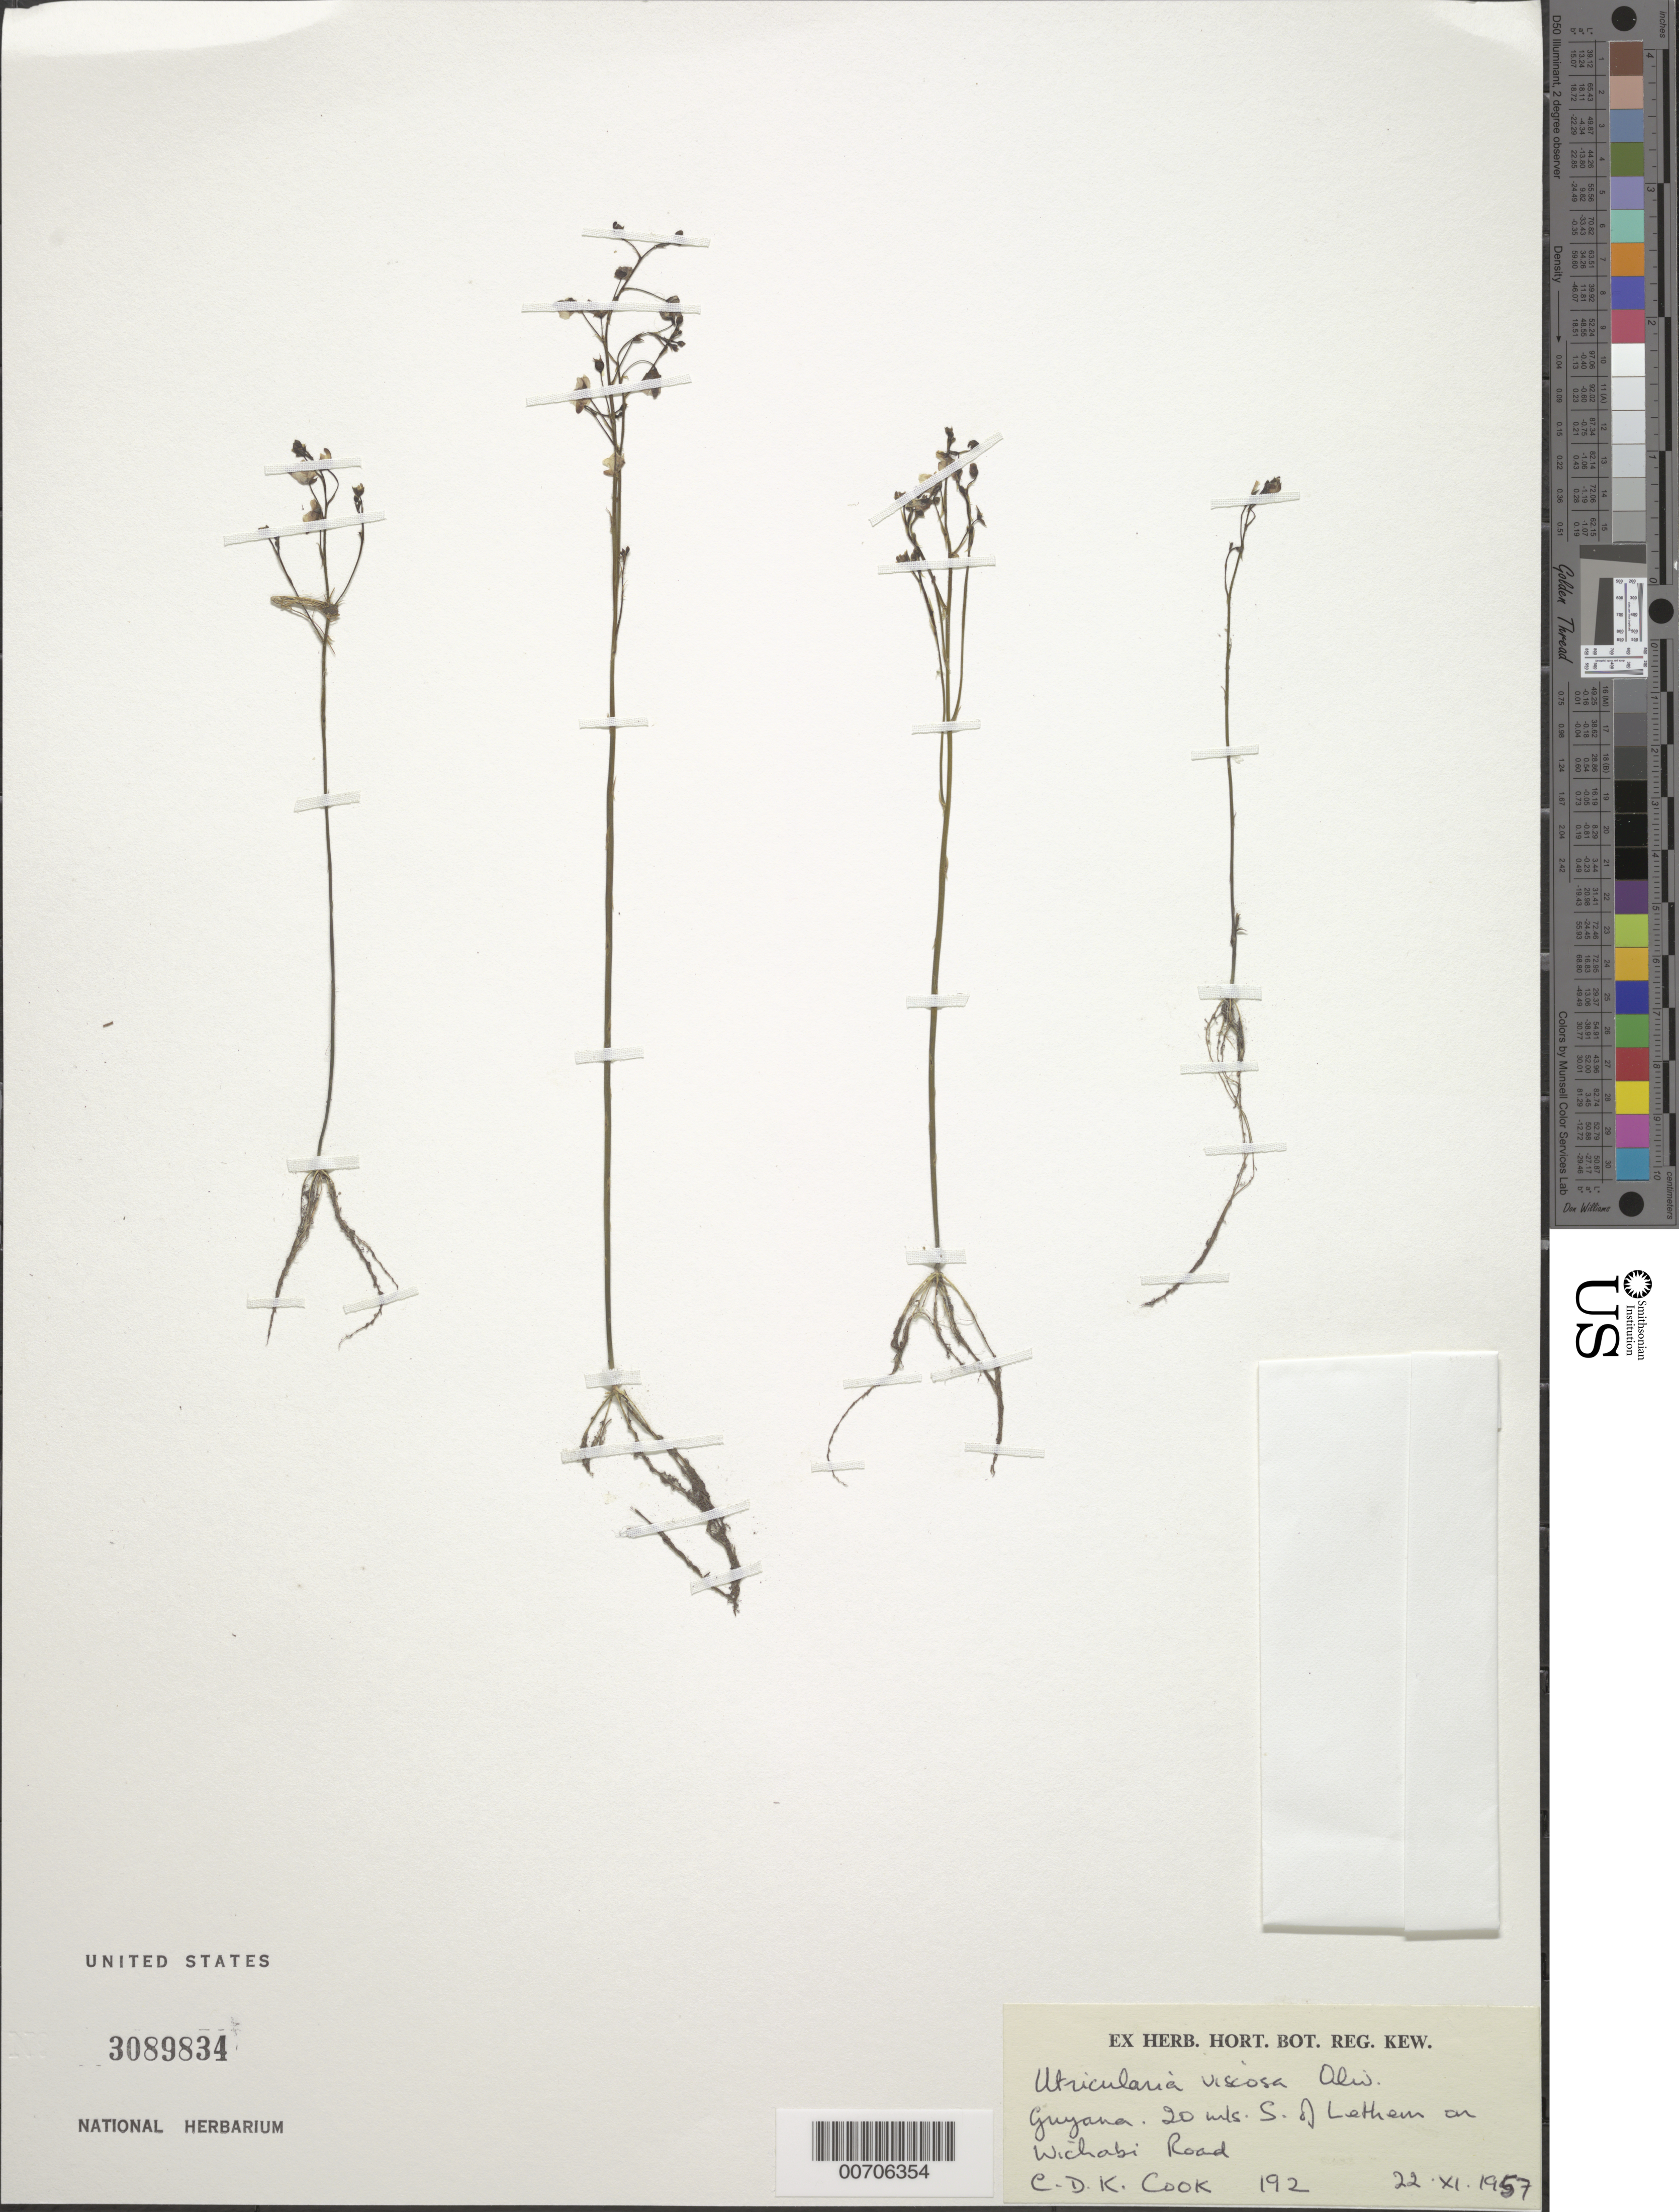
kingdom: Plantae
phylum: Tracheophyta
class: Magnoliopsida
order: Lamiales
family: Lentibulariaceae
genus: Utricularia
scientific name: Utricularia viscosa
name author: Spruce ex Oliv.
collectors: C. D. K. Cook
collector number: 192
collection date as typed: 22-Nov-57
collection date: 1957-11-22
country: Guyana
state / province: U. Takutu-U. Essequibo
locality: Lethem, 20 mi. S of, on Wichabi Road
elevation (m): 91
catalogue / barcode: US 3089834